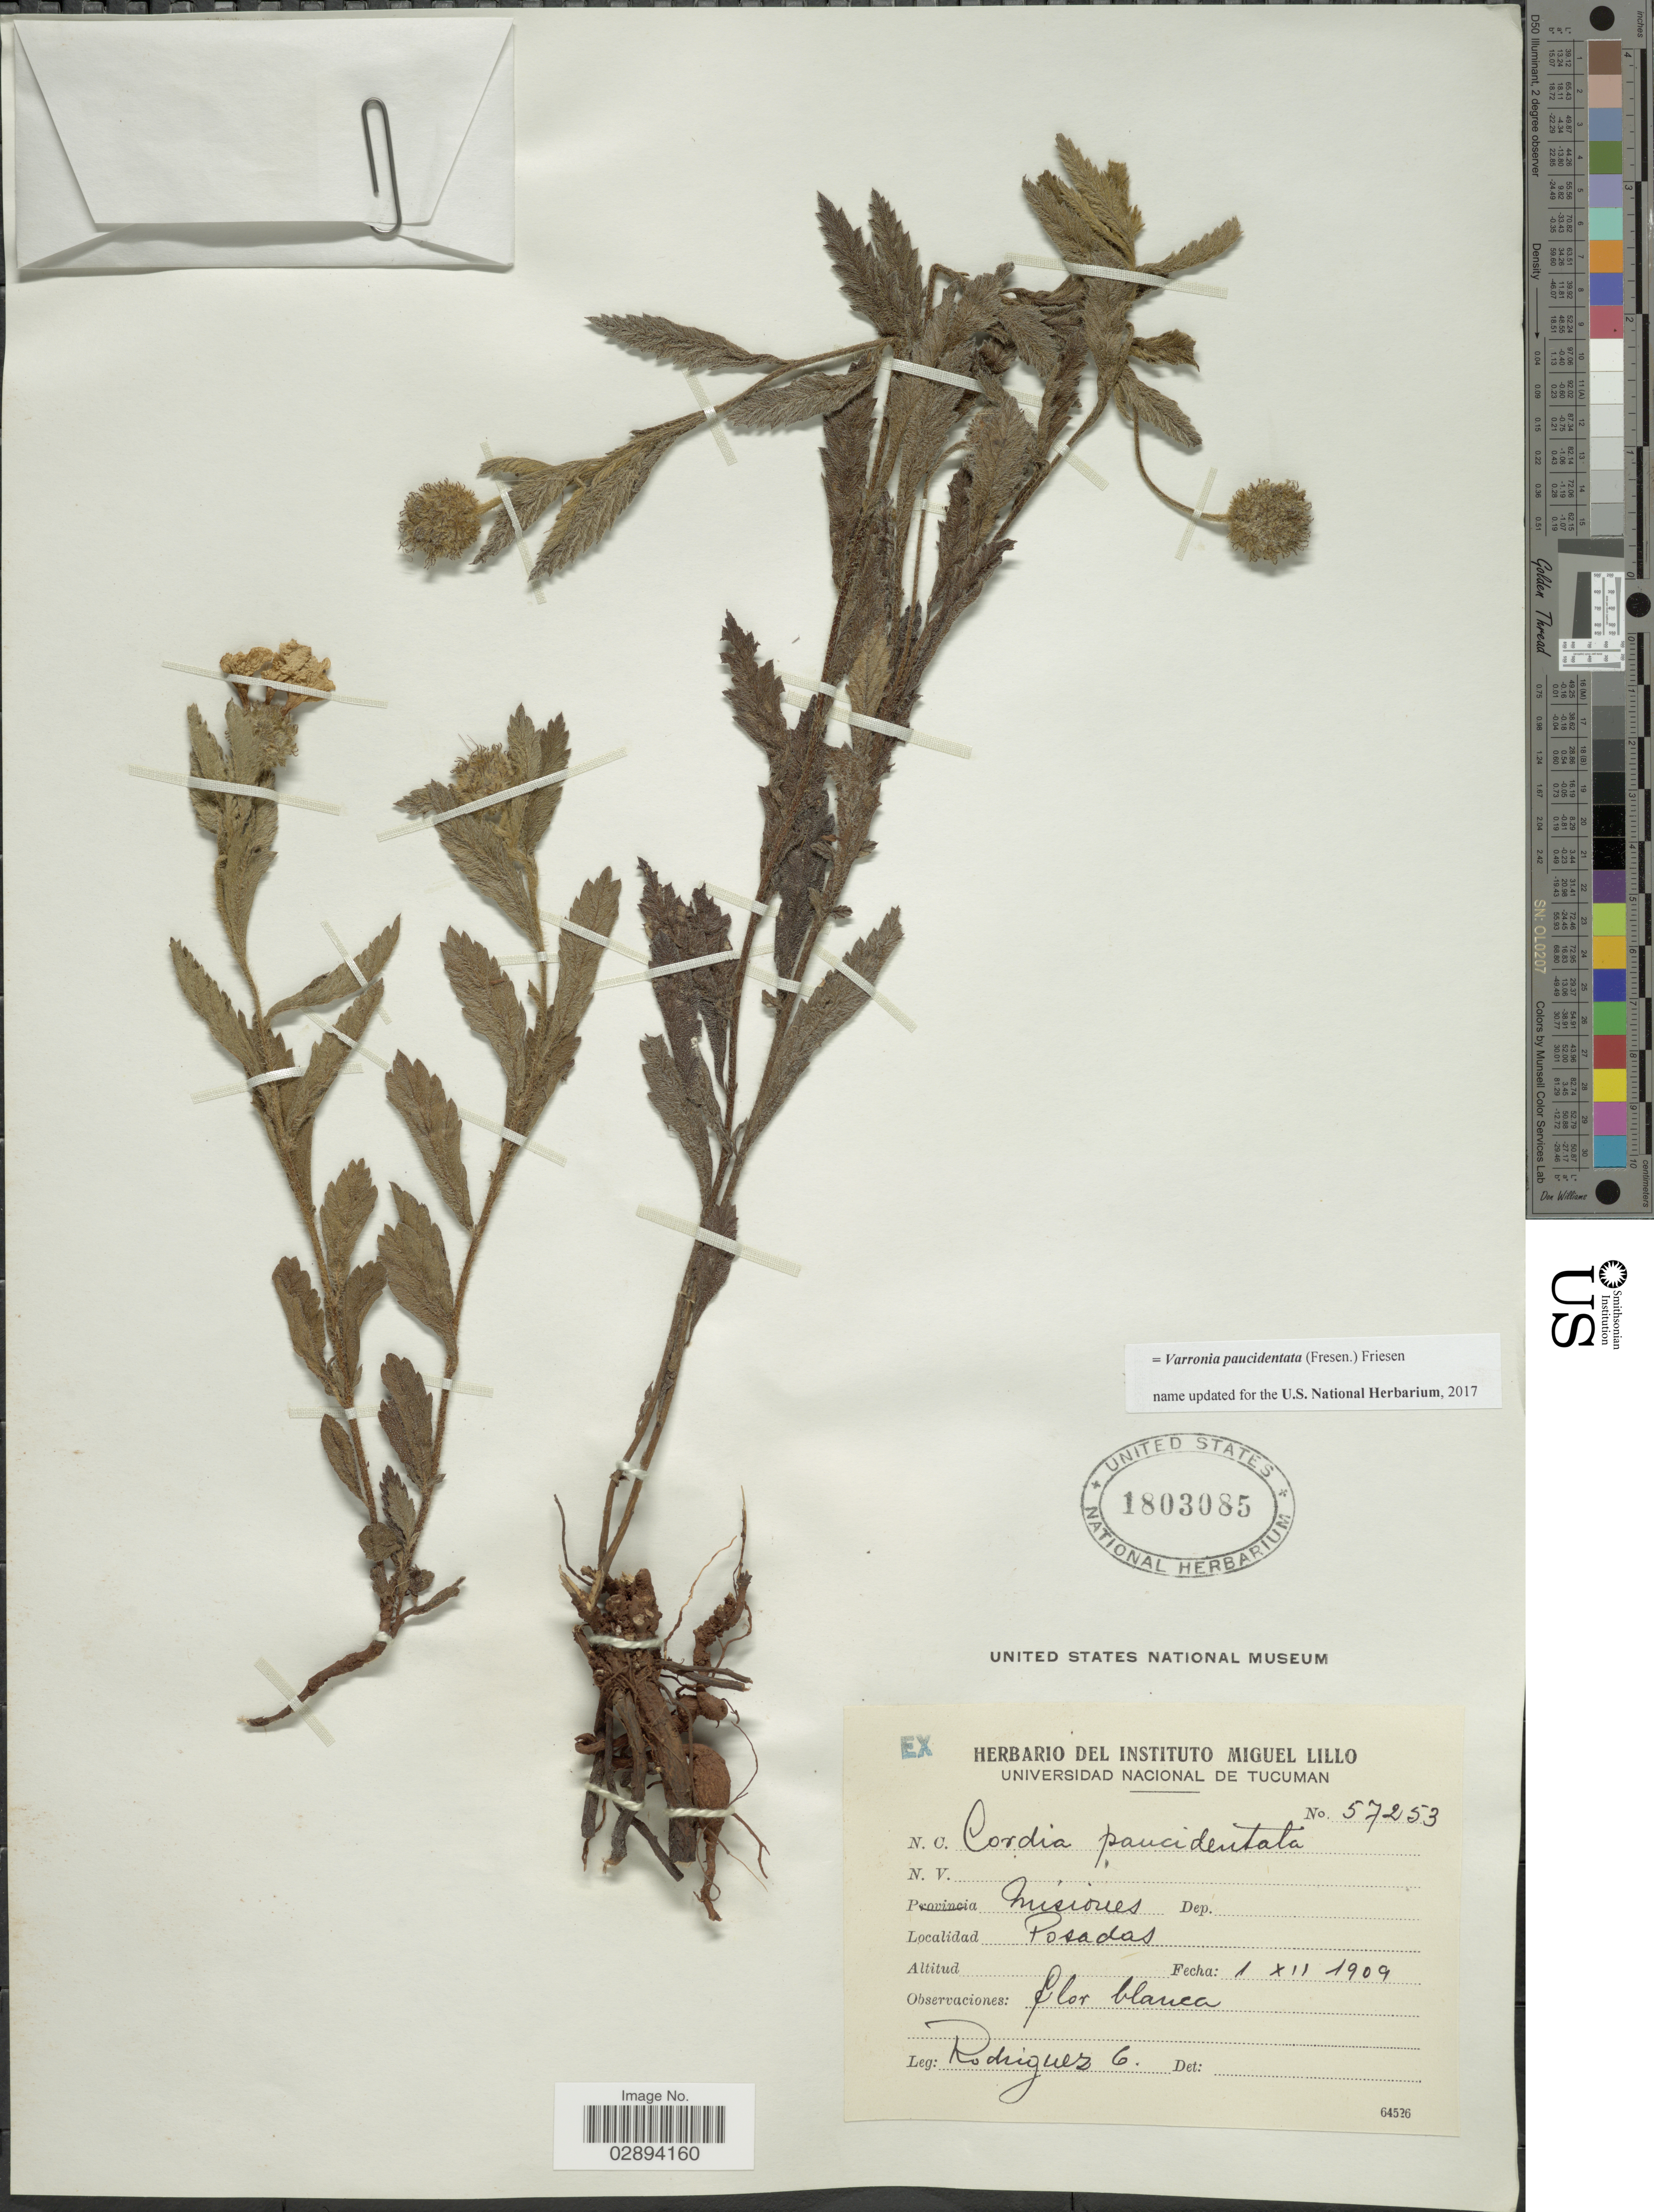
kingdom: Plantae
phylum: Tracheophyta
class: Magnoliopsida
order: Boraginales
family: Cordiaceae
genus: Varronia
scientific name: Varronia paucidentata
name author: (Fresen.) Friesen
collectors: Rodriguez G.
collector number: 6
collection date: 1909-12-01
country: Argentina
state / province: Misiones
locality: Posadas.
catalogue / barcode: US 1803085